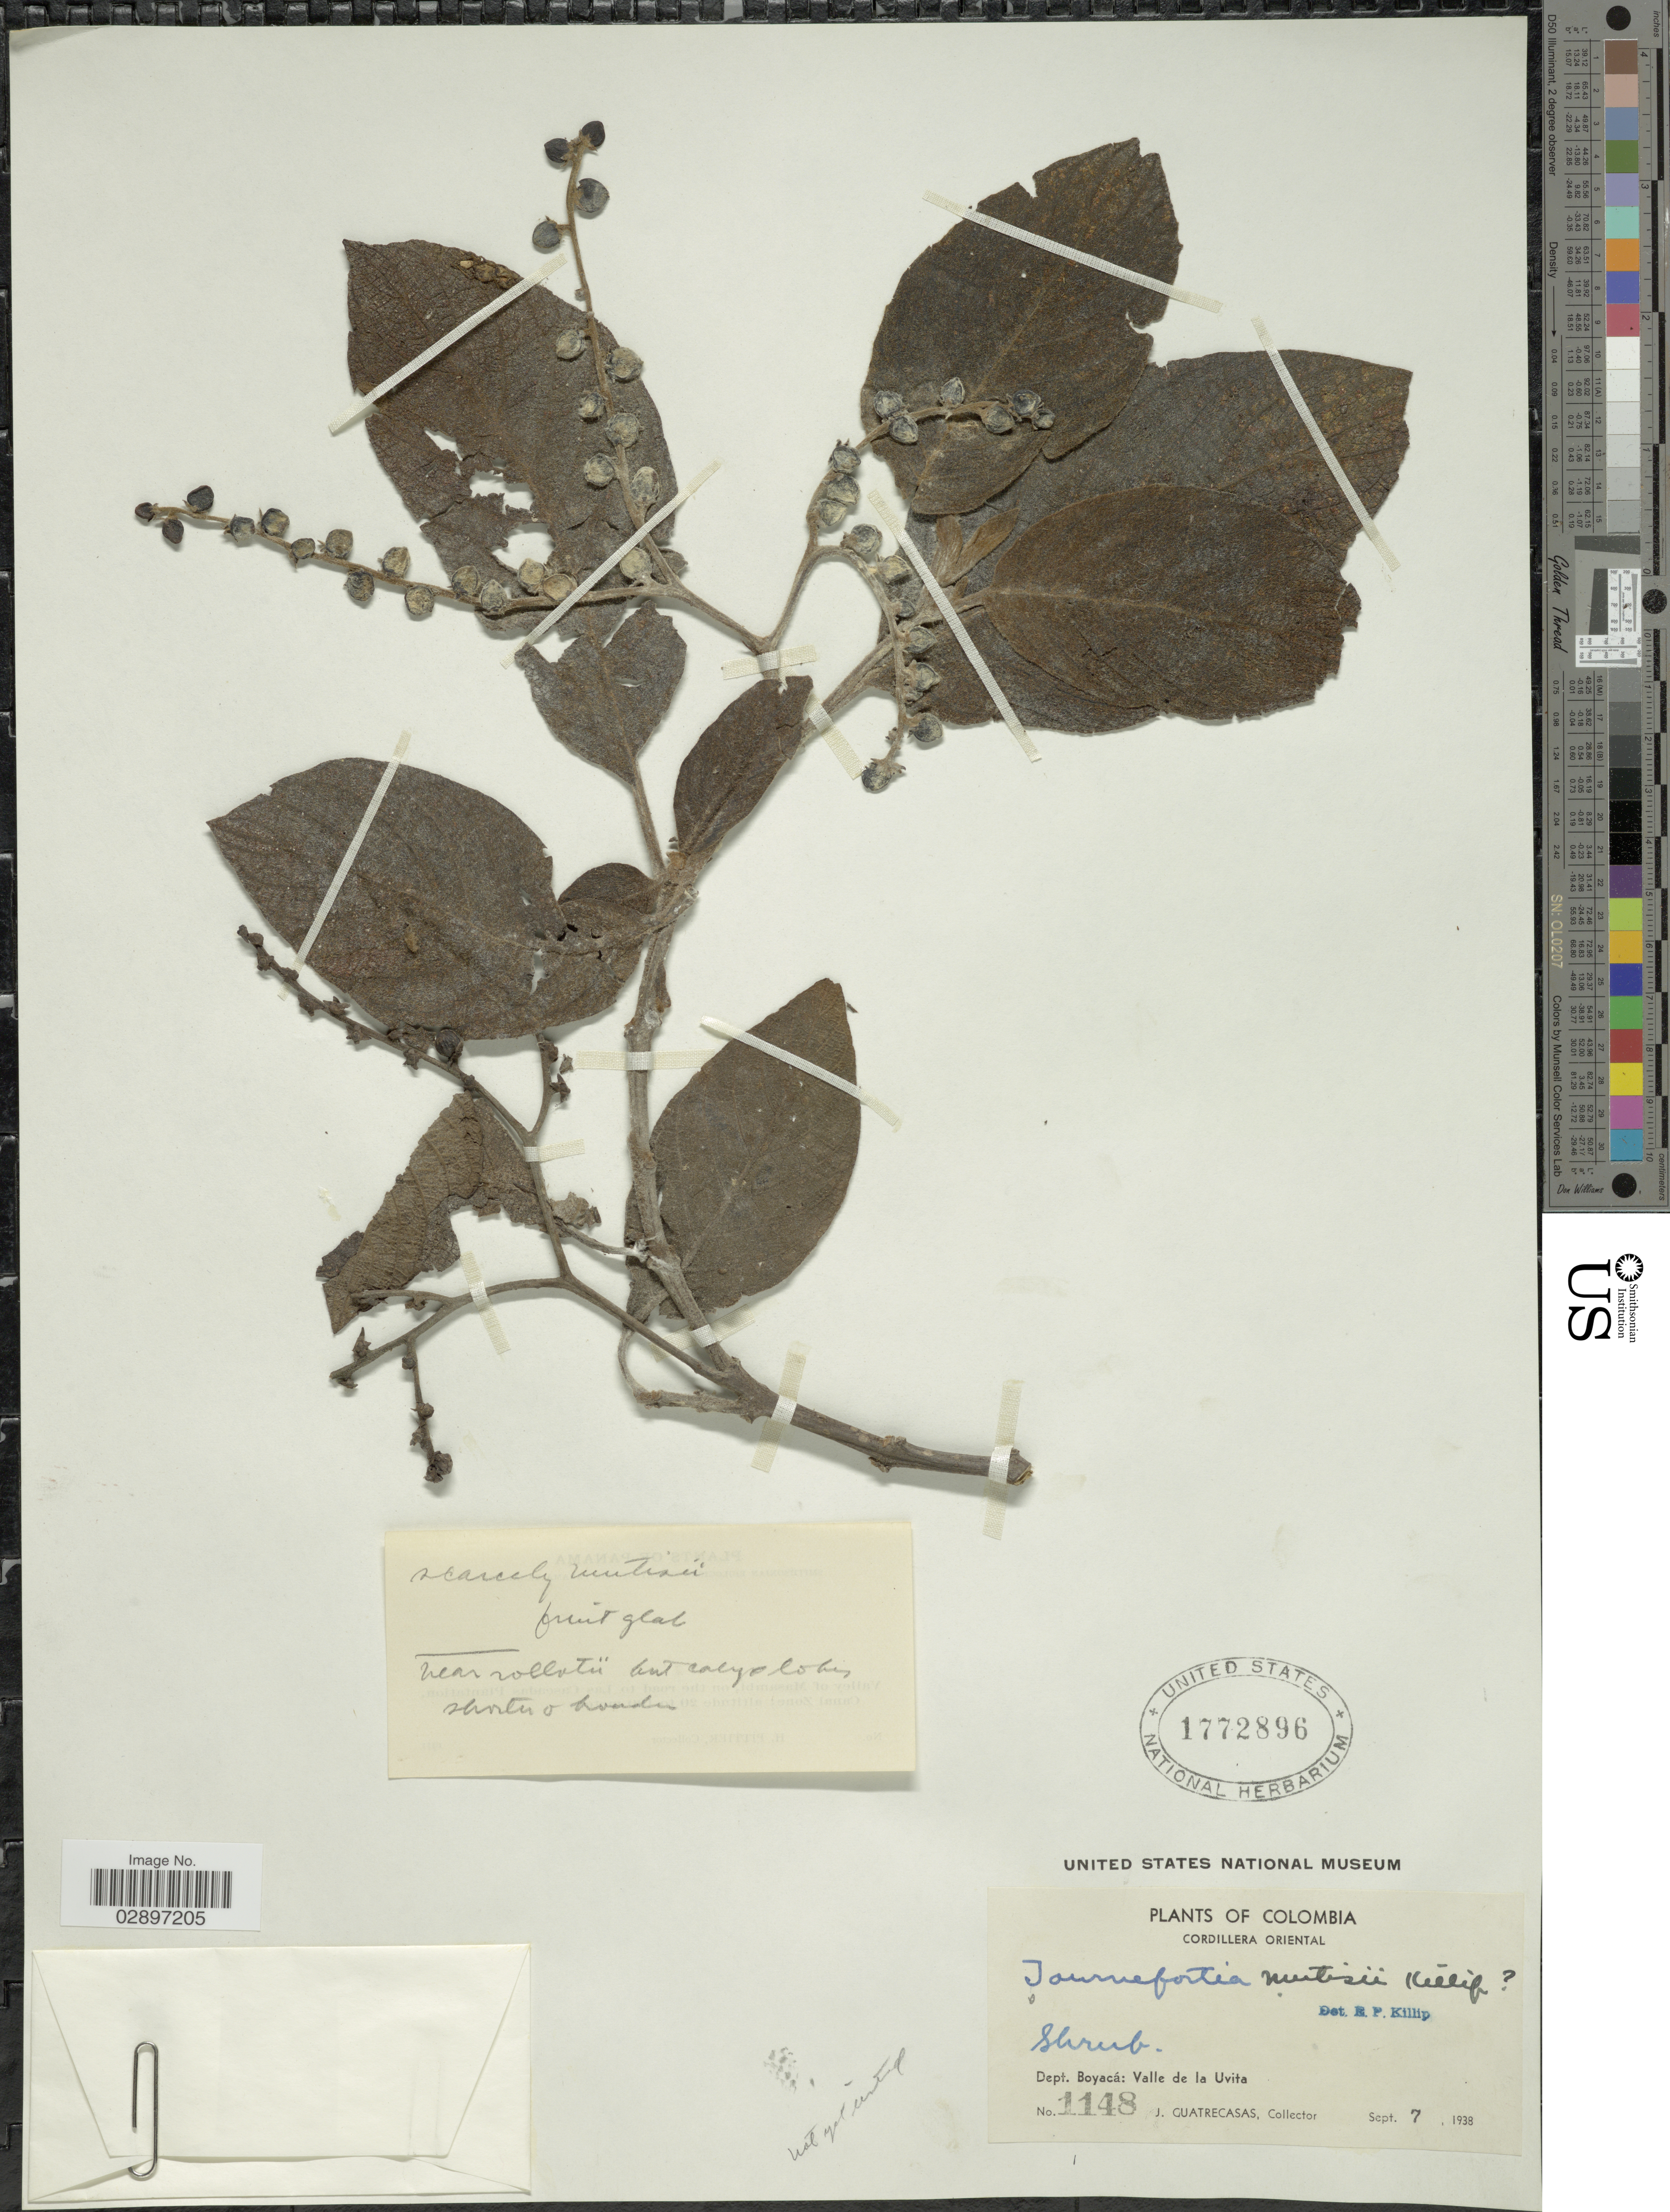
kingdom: Plantae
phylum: Tracheophyta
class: Magnoliopsida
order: Boraginales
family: Heliotropiaceae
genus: Tournefortia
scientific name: Tournefortia fuliginosa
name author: Kunth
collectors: J. Cuatrecasas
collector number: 1148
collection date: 1938-09-07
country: Colombia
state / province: Boyacá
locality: Cordillera Oriental. Dept. Boyacá: Valle de la Uvita.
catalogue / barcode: US 1772896